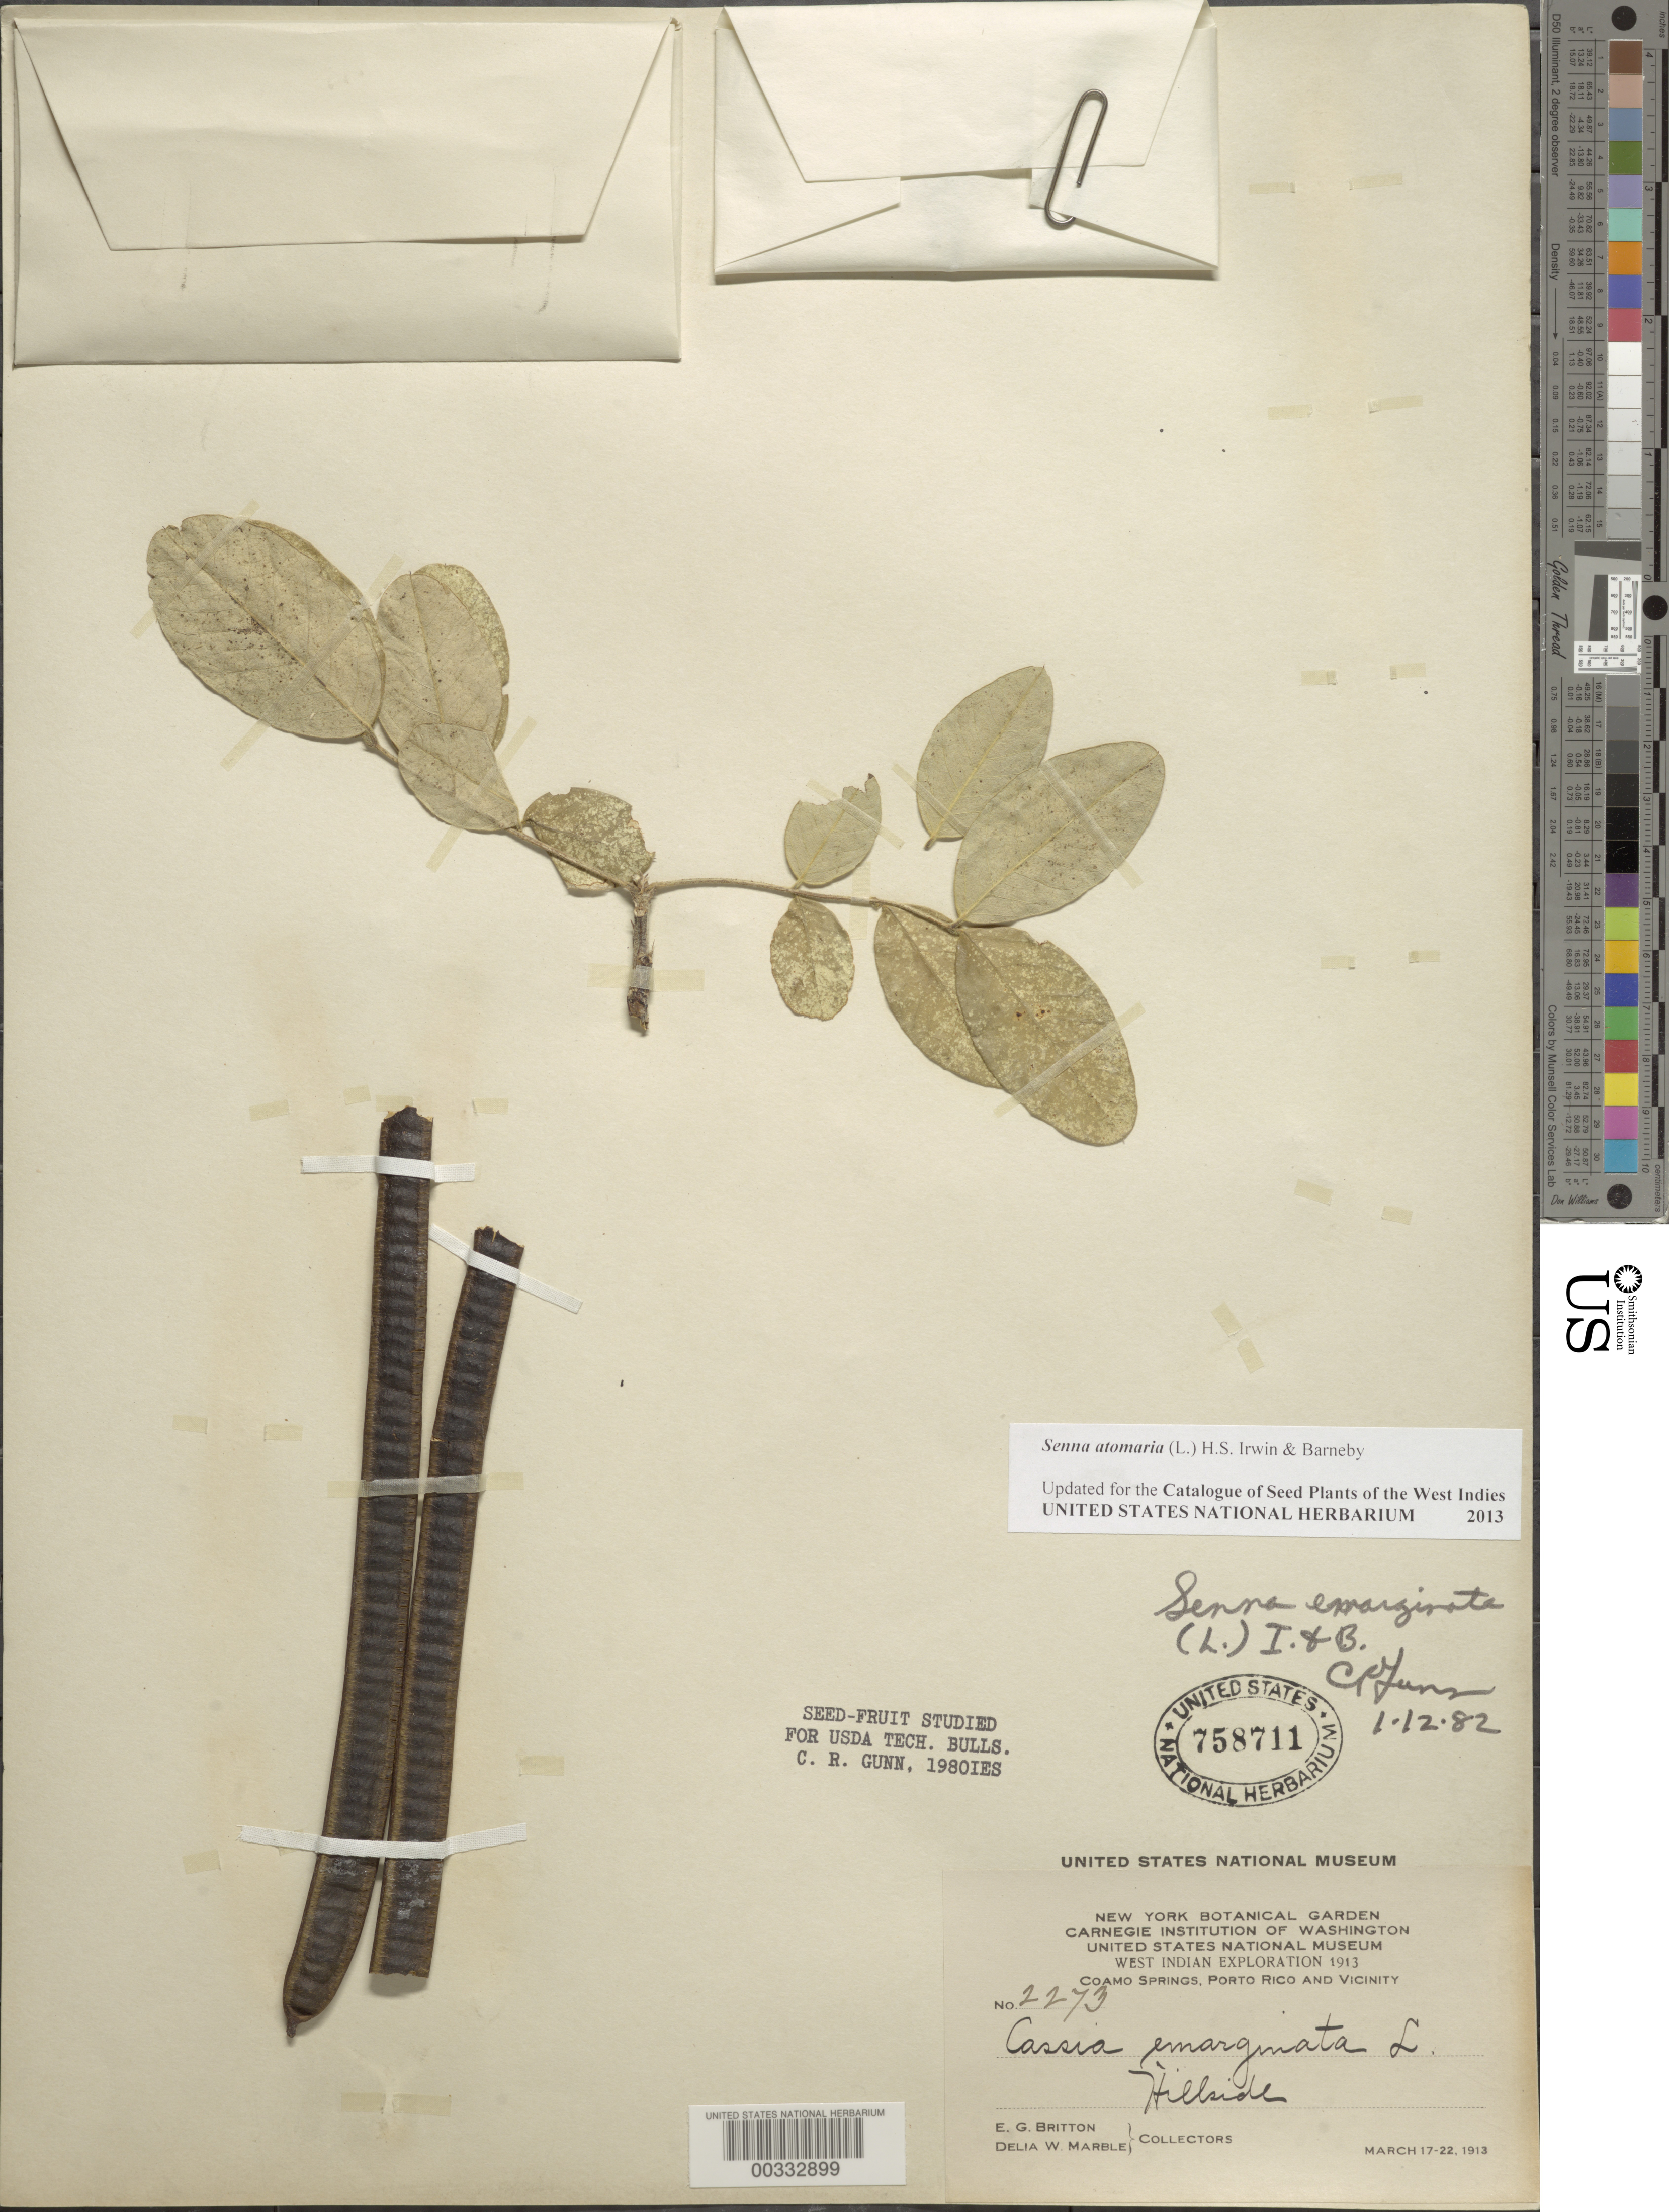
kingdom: Plantae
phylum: Tracheophyta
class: Magnoliopsida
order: Fabales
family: Fabaceae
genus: Senna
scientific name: Senna atomaria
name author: (L.) H.S. Irwin & Barneby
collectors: E. G. Britton & D. W. Marble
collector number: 2273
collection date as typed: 17 Mar 1913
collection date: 1913-03-17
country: Puerto Rico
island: Greater Antilles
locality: Coamo springs and vicinity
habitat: Hillside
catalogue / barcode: US 758711